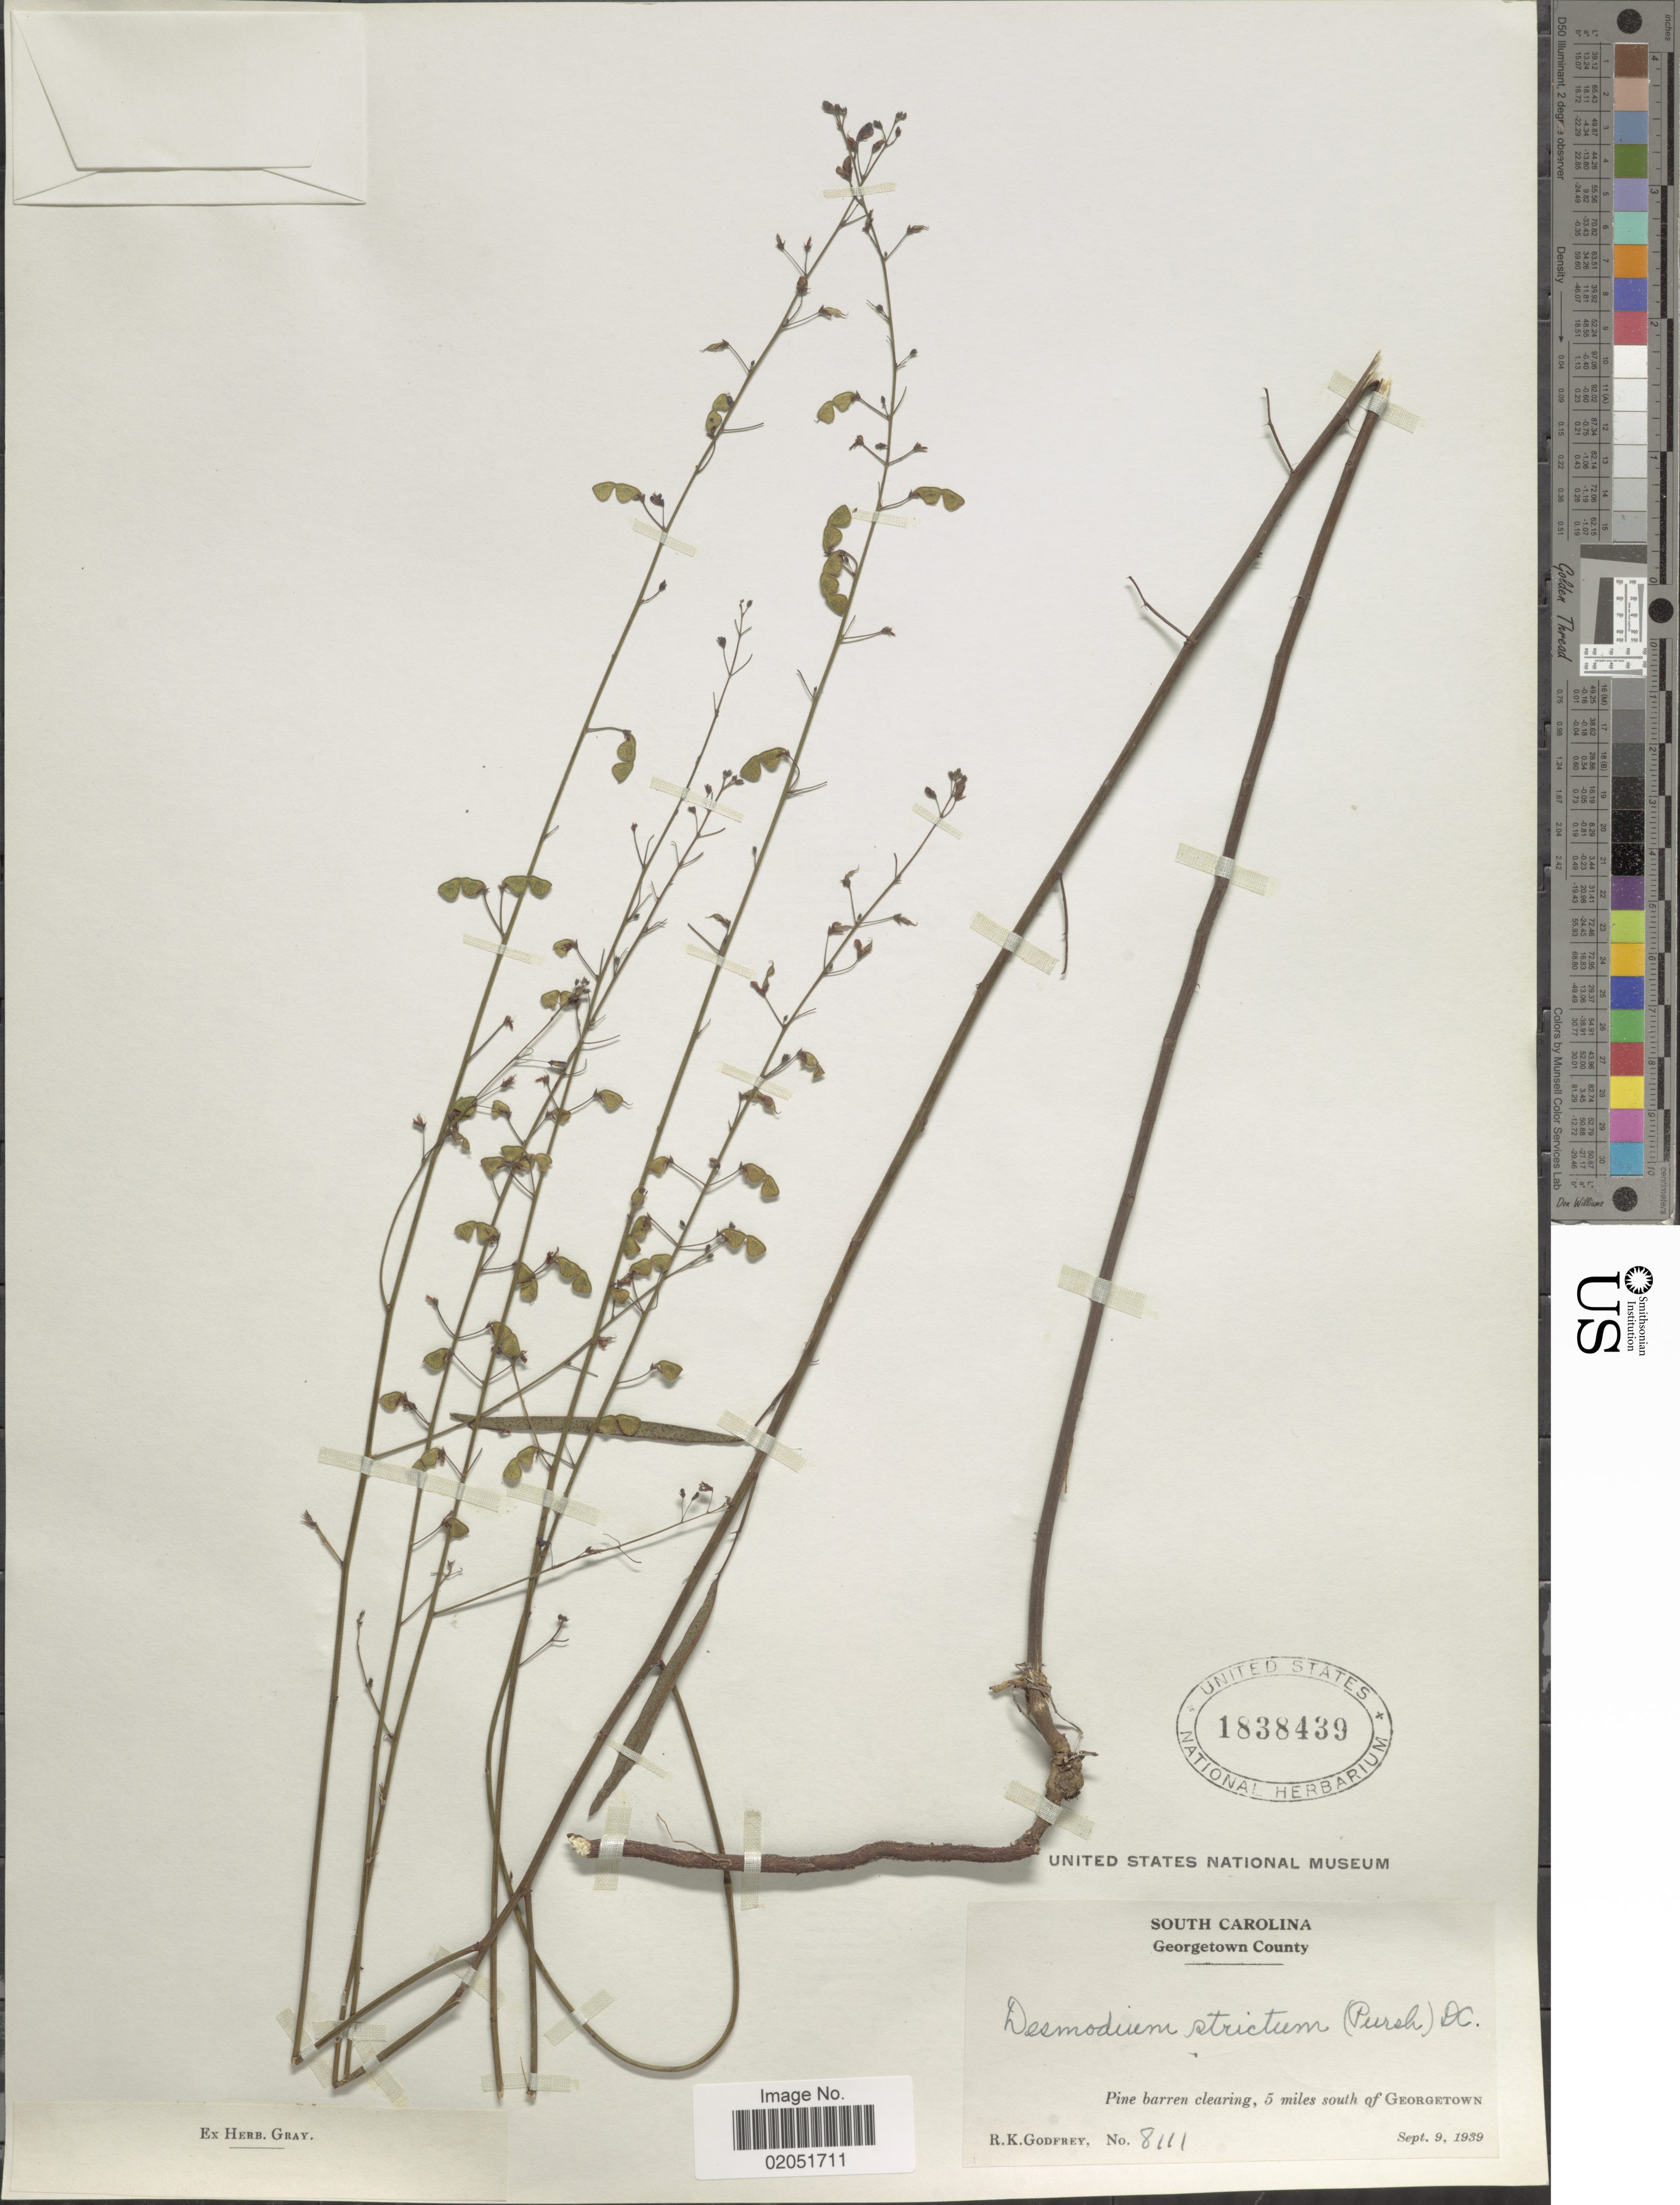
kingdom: Plantae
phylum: Tracheophyta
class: Magnoliopsida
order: Fabales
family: Fabaceae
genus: Desmodium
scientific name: Desmodium strictum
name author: (Pursh) DC.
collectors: R. K. Godfrey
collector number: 8111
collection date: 1939-09-09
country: United States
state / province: South Carolina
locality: Pine barren clearing, 5 miles south of Georgetown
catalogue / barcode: US 1838439